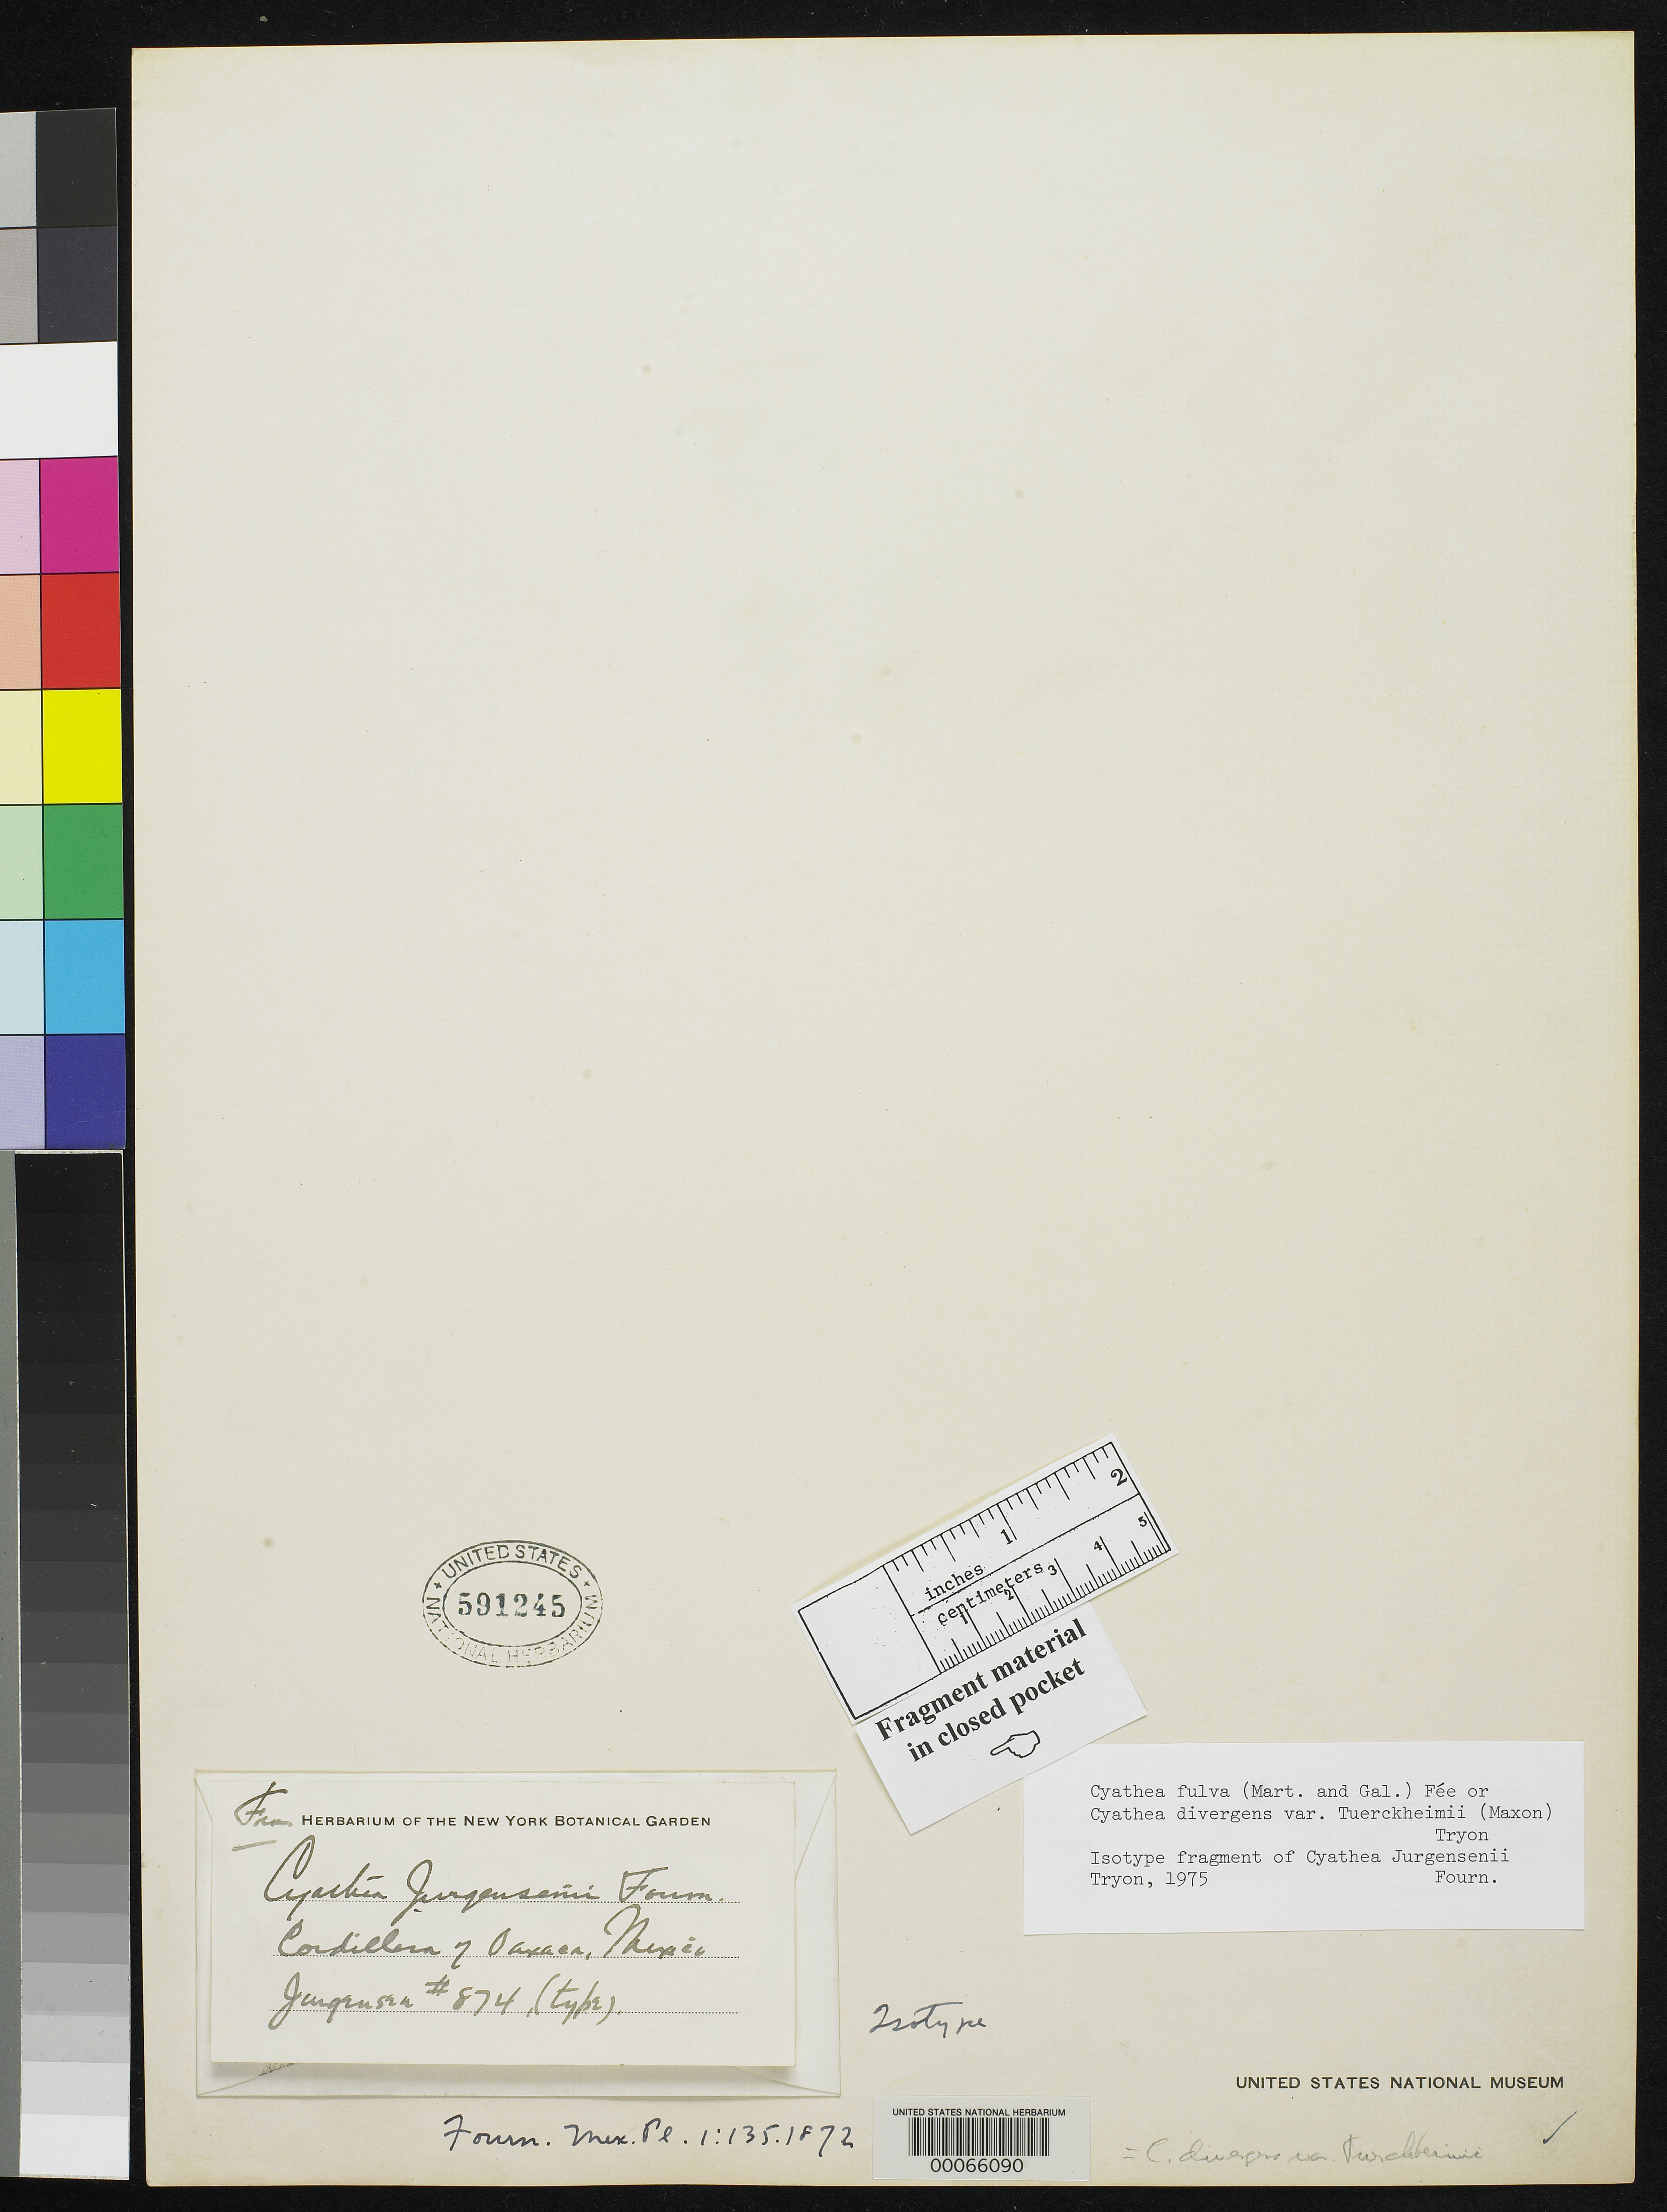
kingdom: Plantae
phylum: Tracheophyta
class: Polypodiopsida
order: Cyatheales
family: Cyatheaceae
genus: Cyathea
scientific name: Cyathea jurgensenii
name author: E. Fourn.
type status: Type Collection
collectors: -. Jurgensen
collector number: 874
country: Mexico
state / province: Oaxaca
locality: Cordillera.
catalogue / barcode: US 591245